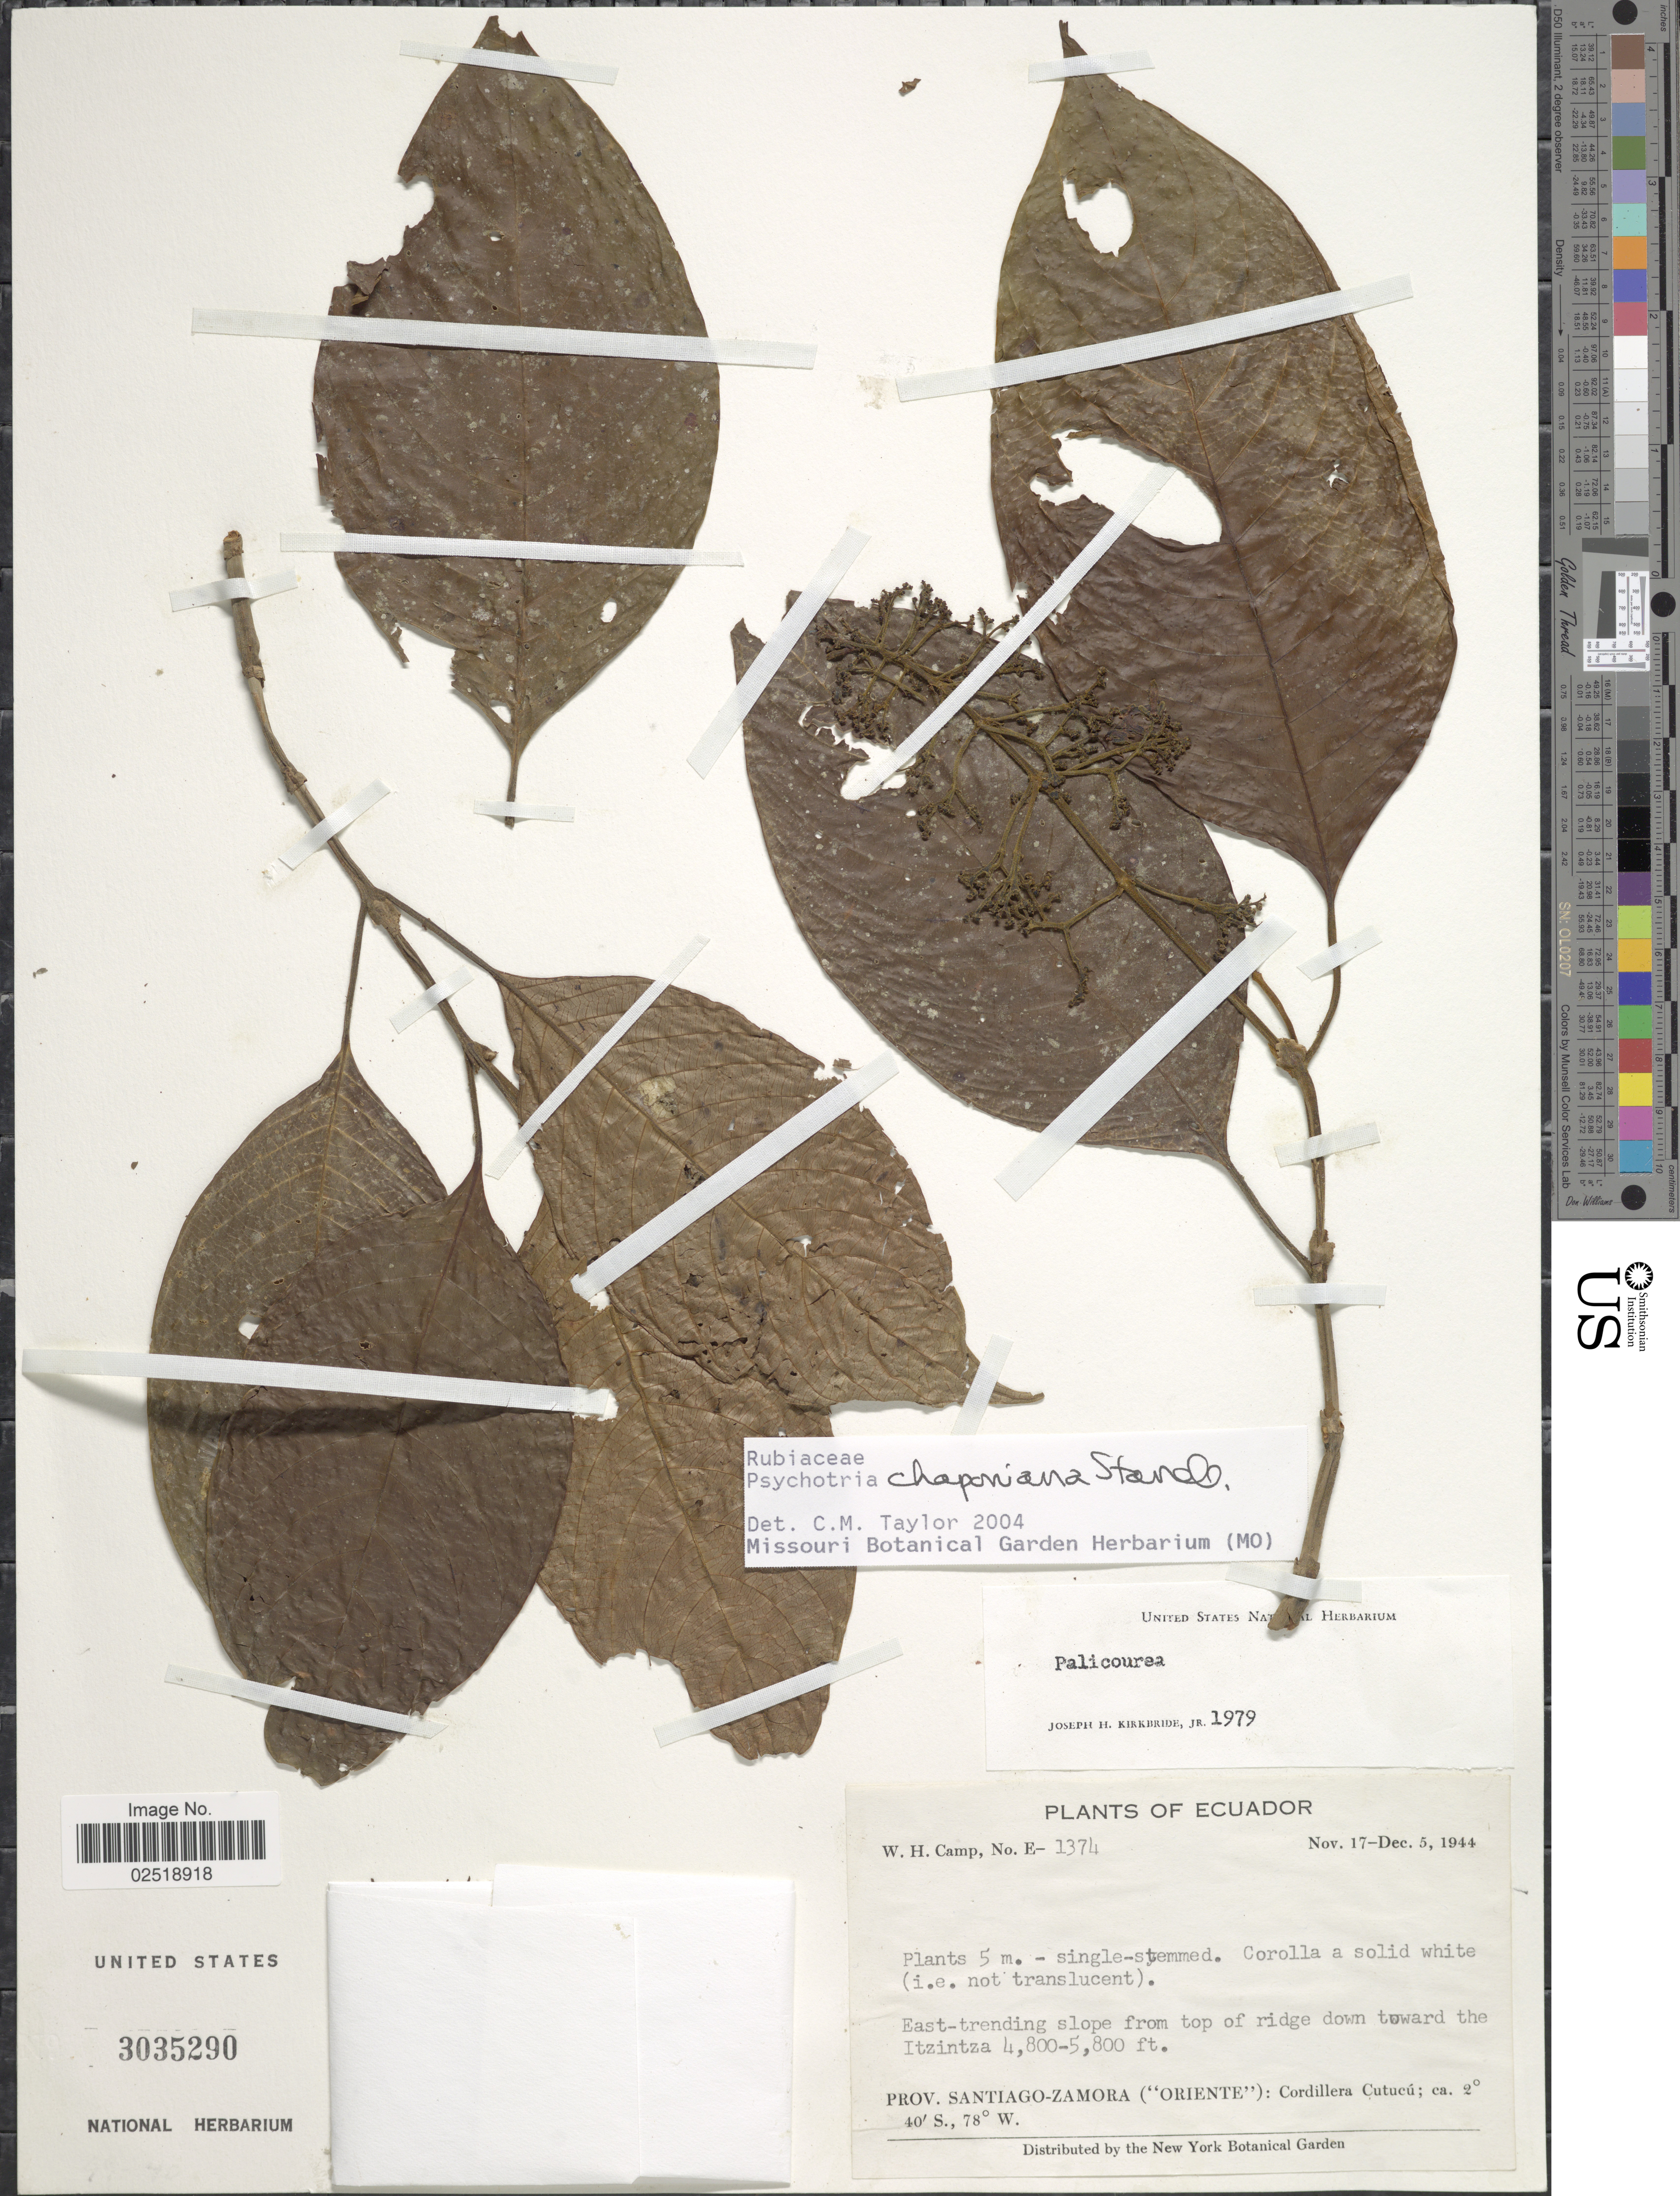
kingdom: Plantae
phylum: Tracheophyta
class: Magnoliopsida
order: Gentianales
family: Rubiaceae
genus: Psychotria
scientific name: Psychotria chaponiana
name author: Standl.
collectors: W. H. Camp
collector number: E-1374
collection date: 1944-11-17/1944-12-05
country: Ecuador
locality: East-trending slope from top of ridge down toward the Itzintza, Prov. Santiago-Zamora ('Oriente'): Cordillera Cutucú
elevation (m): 1463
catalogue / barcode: US 3035290